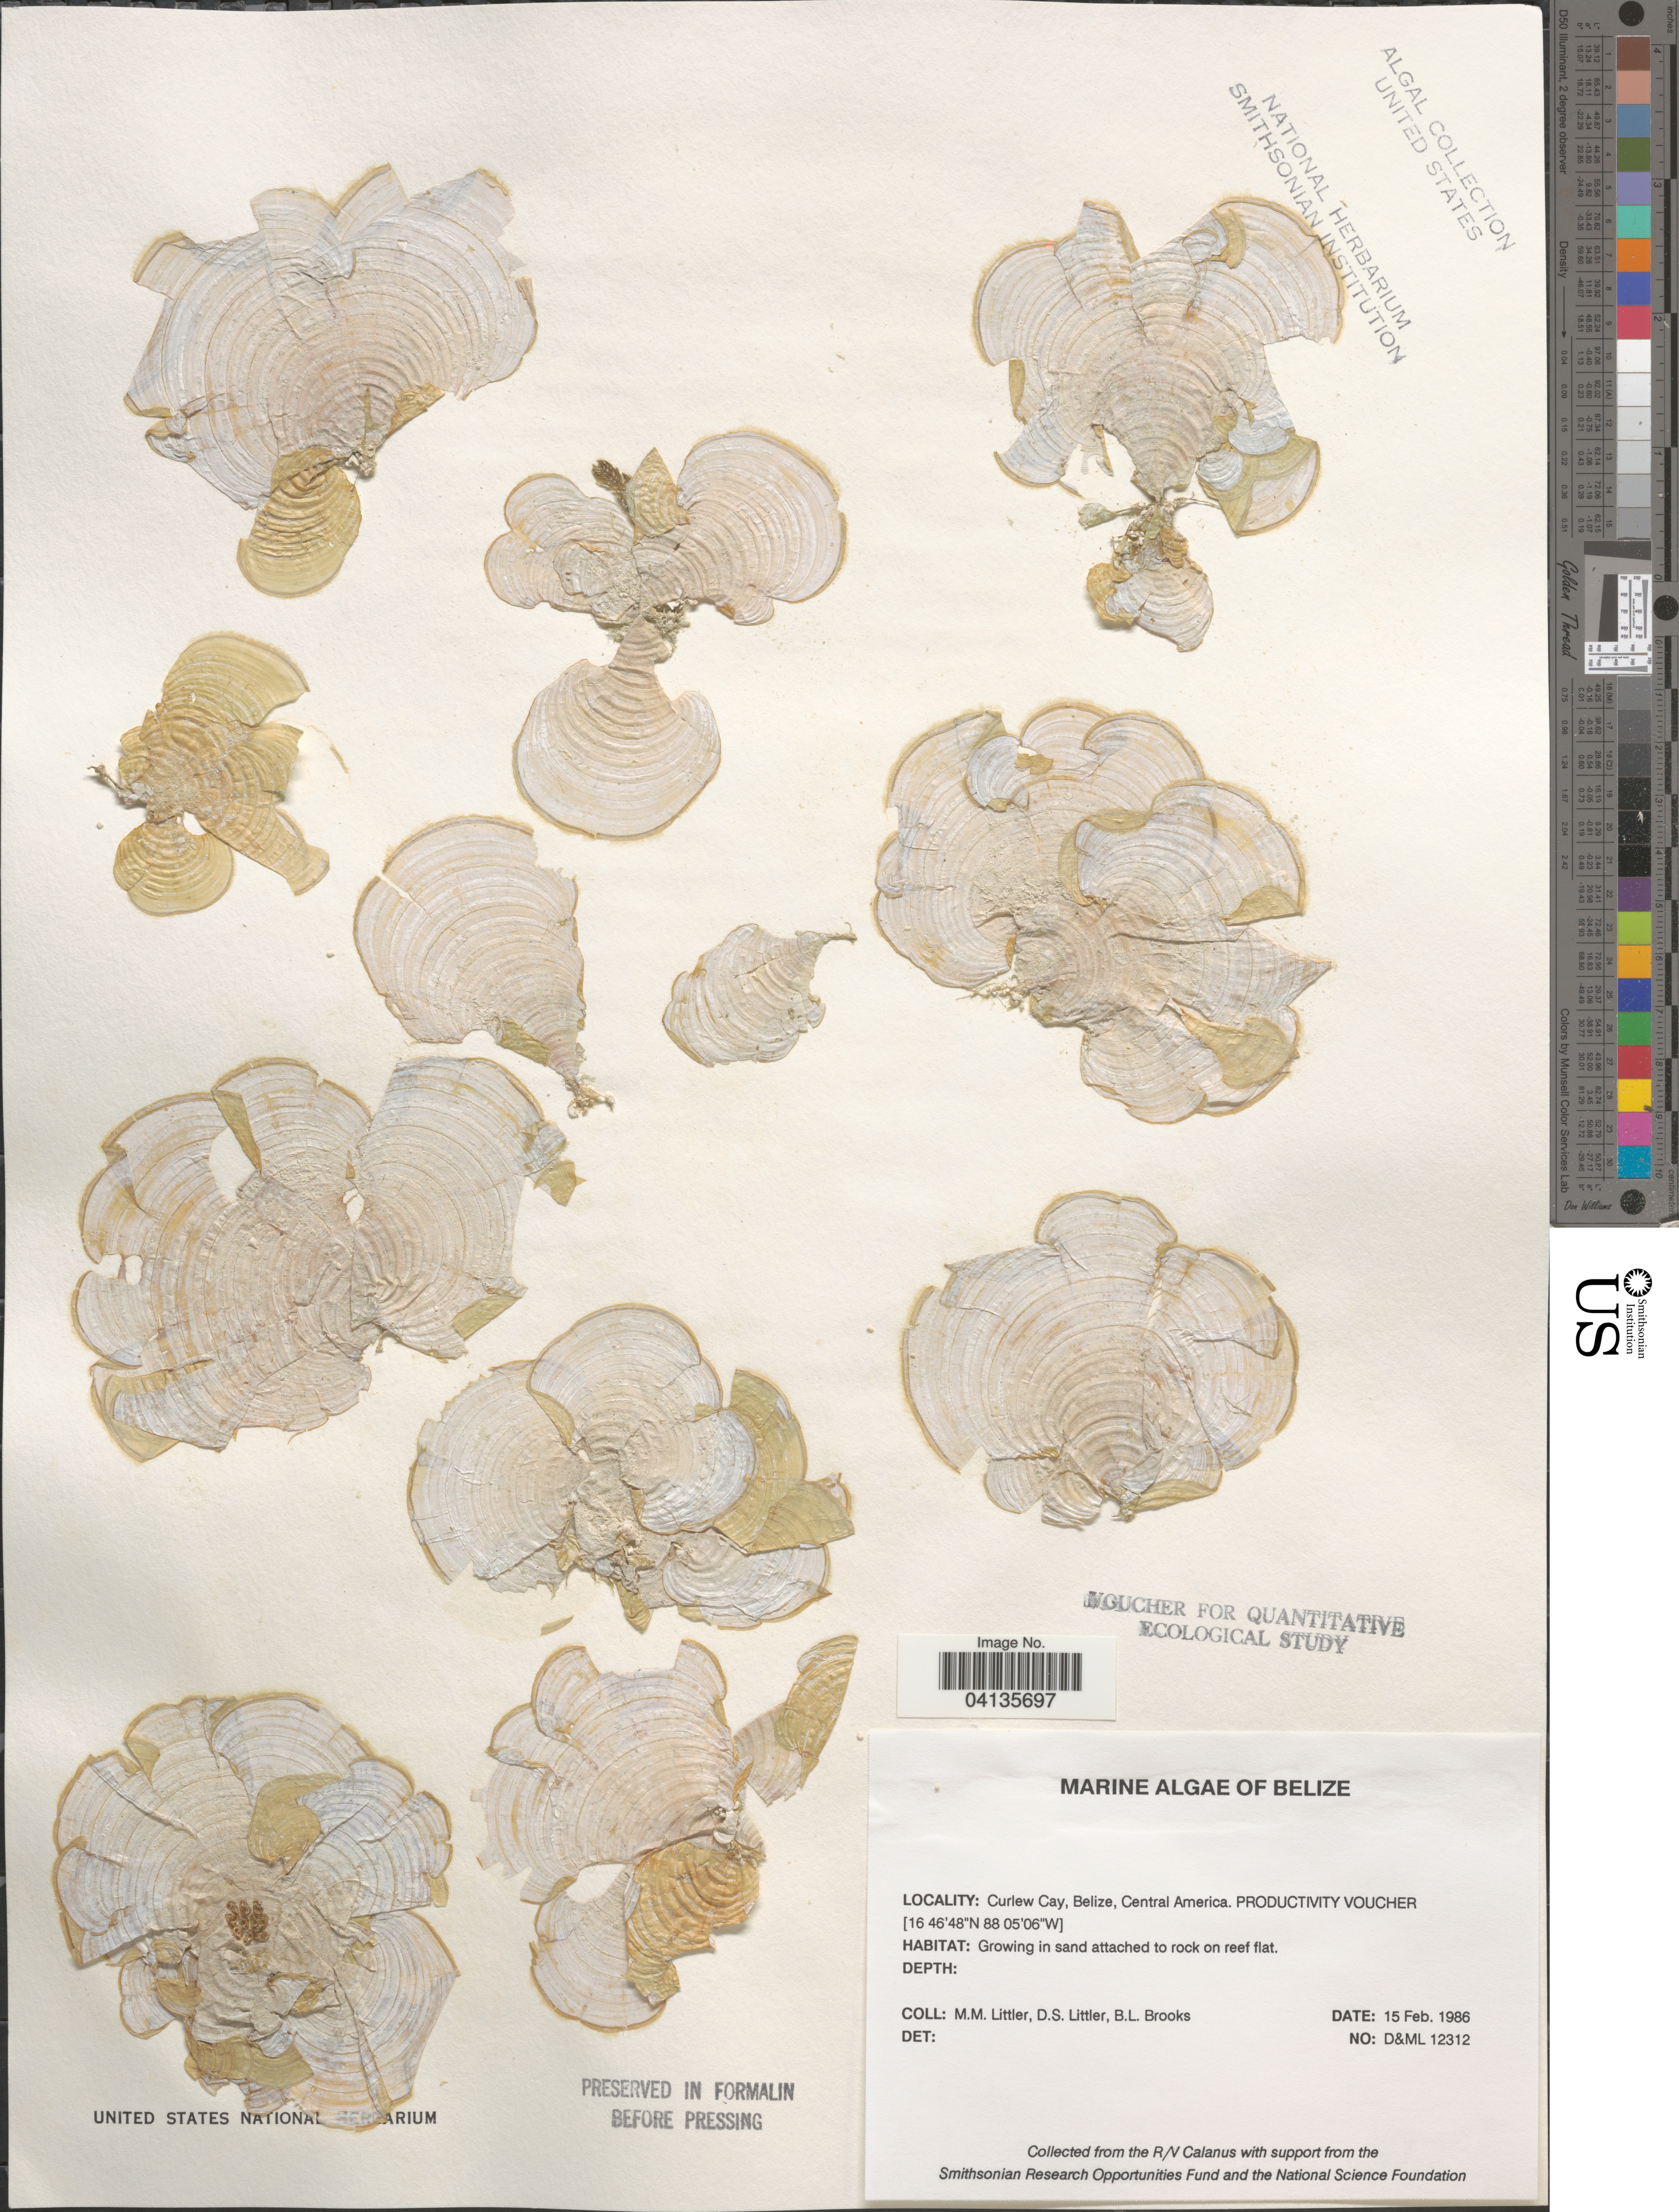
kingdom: Plantae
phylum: Rhodophyta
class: Florideophyceae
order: Corallinales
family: Corallinaceae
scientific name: Crustose Coralline Algae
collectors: D. S. Littler & B. Brooks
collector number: D&ML12312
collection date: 1986-02-15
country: Belize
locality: Curlew Cay. Productivity voucher.